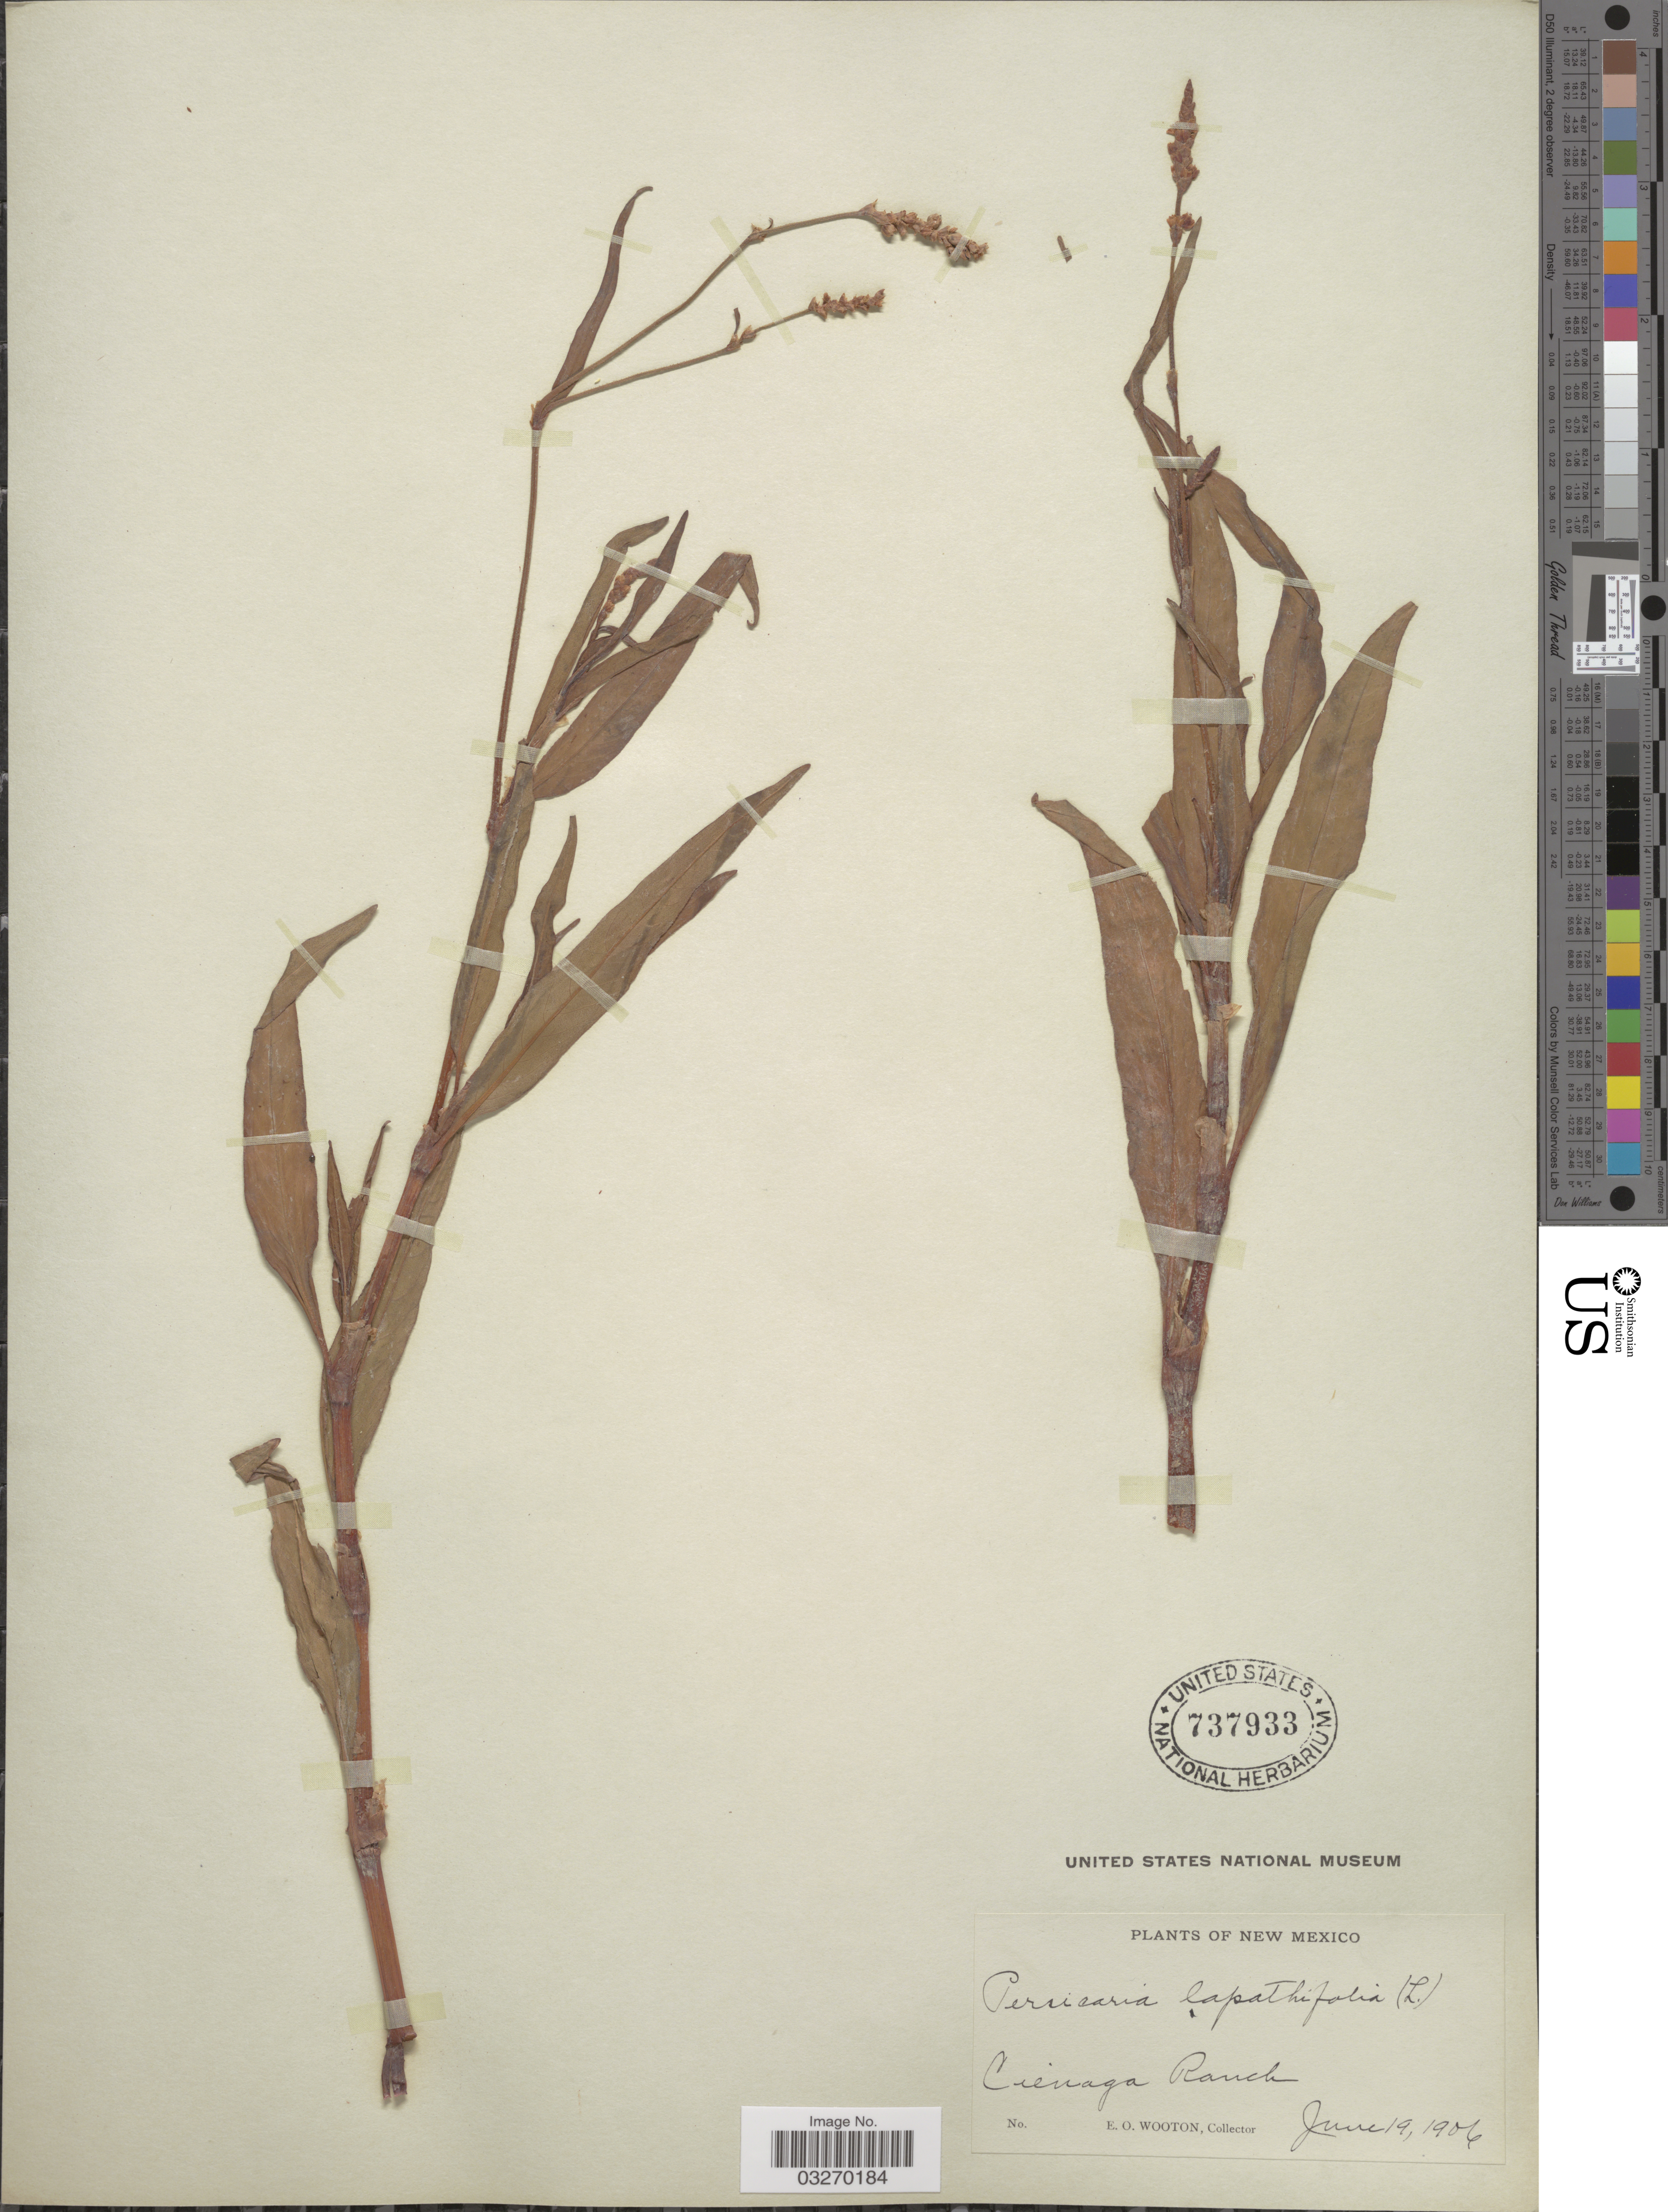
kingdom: Plantae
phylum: Tracheophyta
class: Magnoliopsida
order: Caryophyllales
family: Polygonaceae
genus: Persicaria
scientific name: Persicaria pensylvanica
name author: (L.) M. Gómez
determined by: Atha, D. E.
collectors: E. O. Wooton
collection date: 1906-06-19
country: United States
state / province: New Mexico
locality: Cienaga Ranch.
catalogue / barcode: US 737933